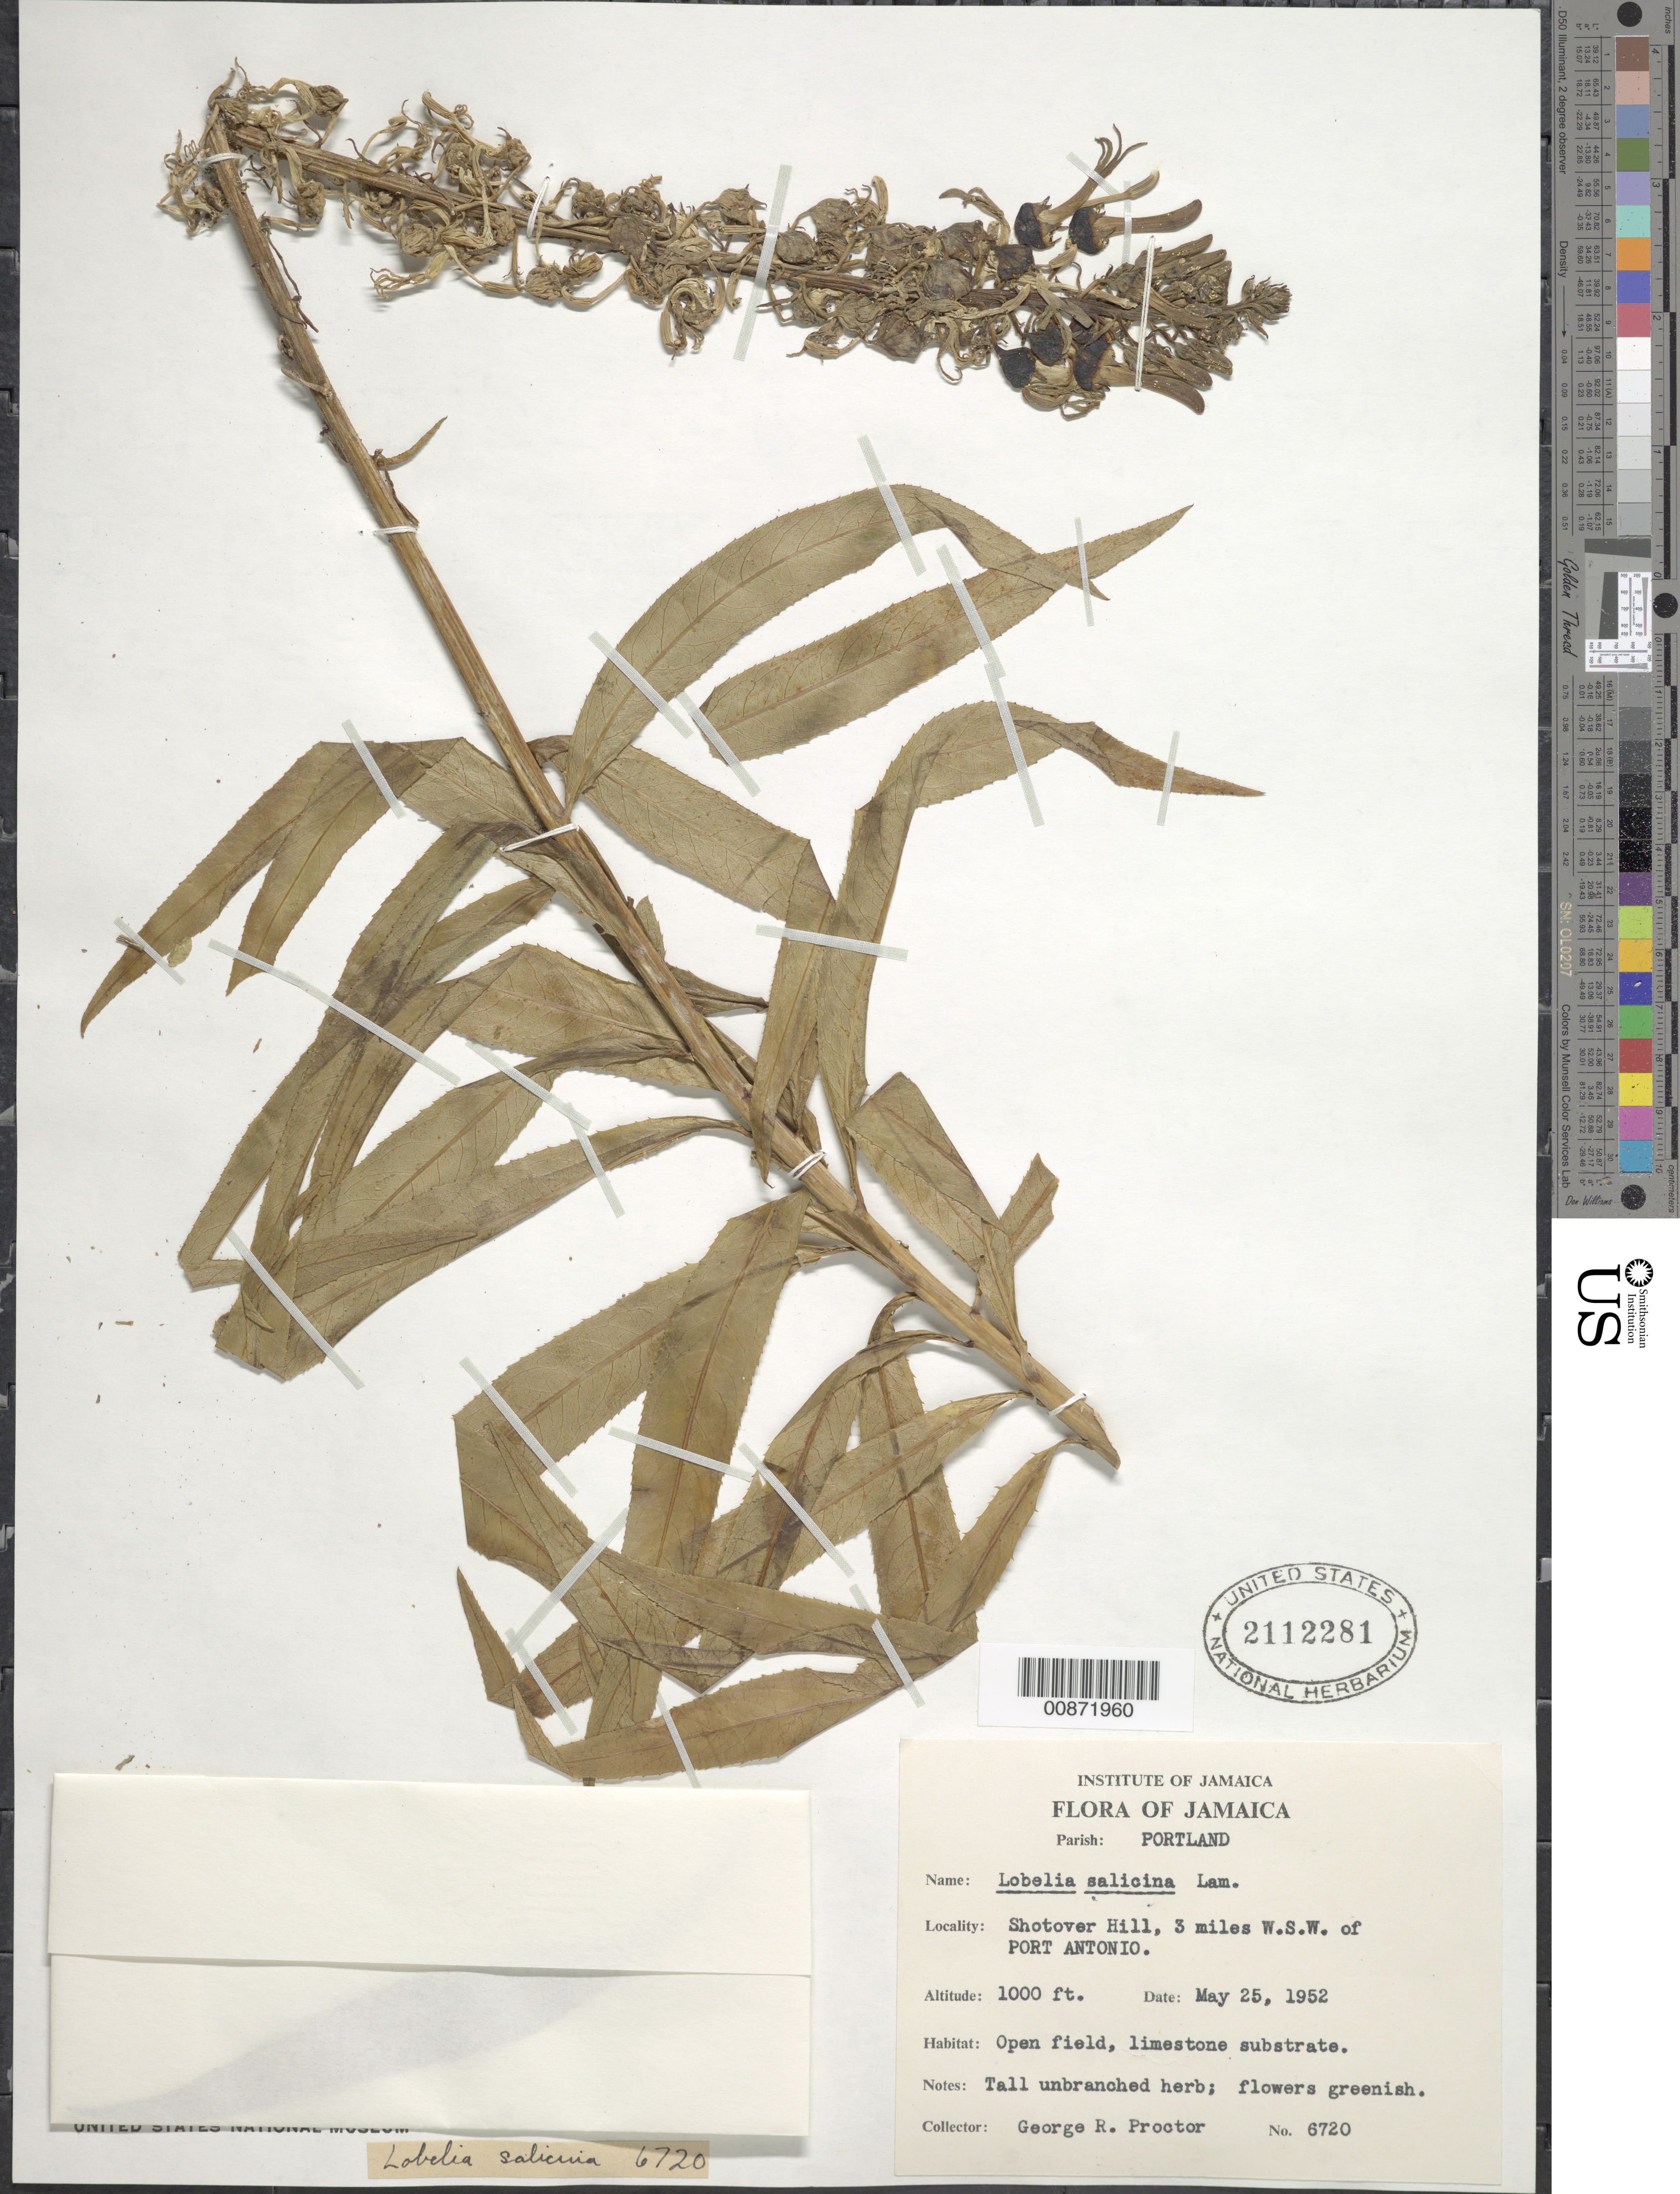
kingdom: Plantae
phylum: Tracheophyta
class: Magnoliopsida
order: Asterales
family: Campanulaceae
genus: Lobelia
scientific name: Lobelia salicina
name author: Lam.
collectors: G. R. Proctor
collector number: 6720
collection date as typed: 25 May 1952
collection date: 1952-05-25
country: Jamaica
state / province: Portland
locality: Shotover Hill, 3 miles W.S.W. of Port Antonio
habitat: Open field, limestone substrate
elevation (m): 305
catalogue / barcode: US 2112281